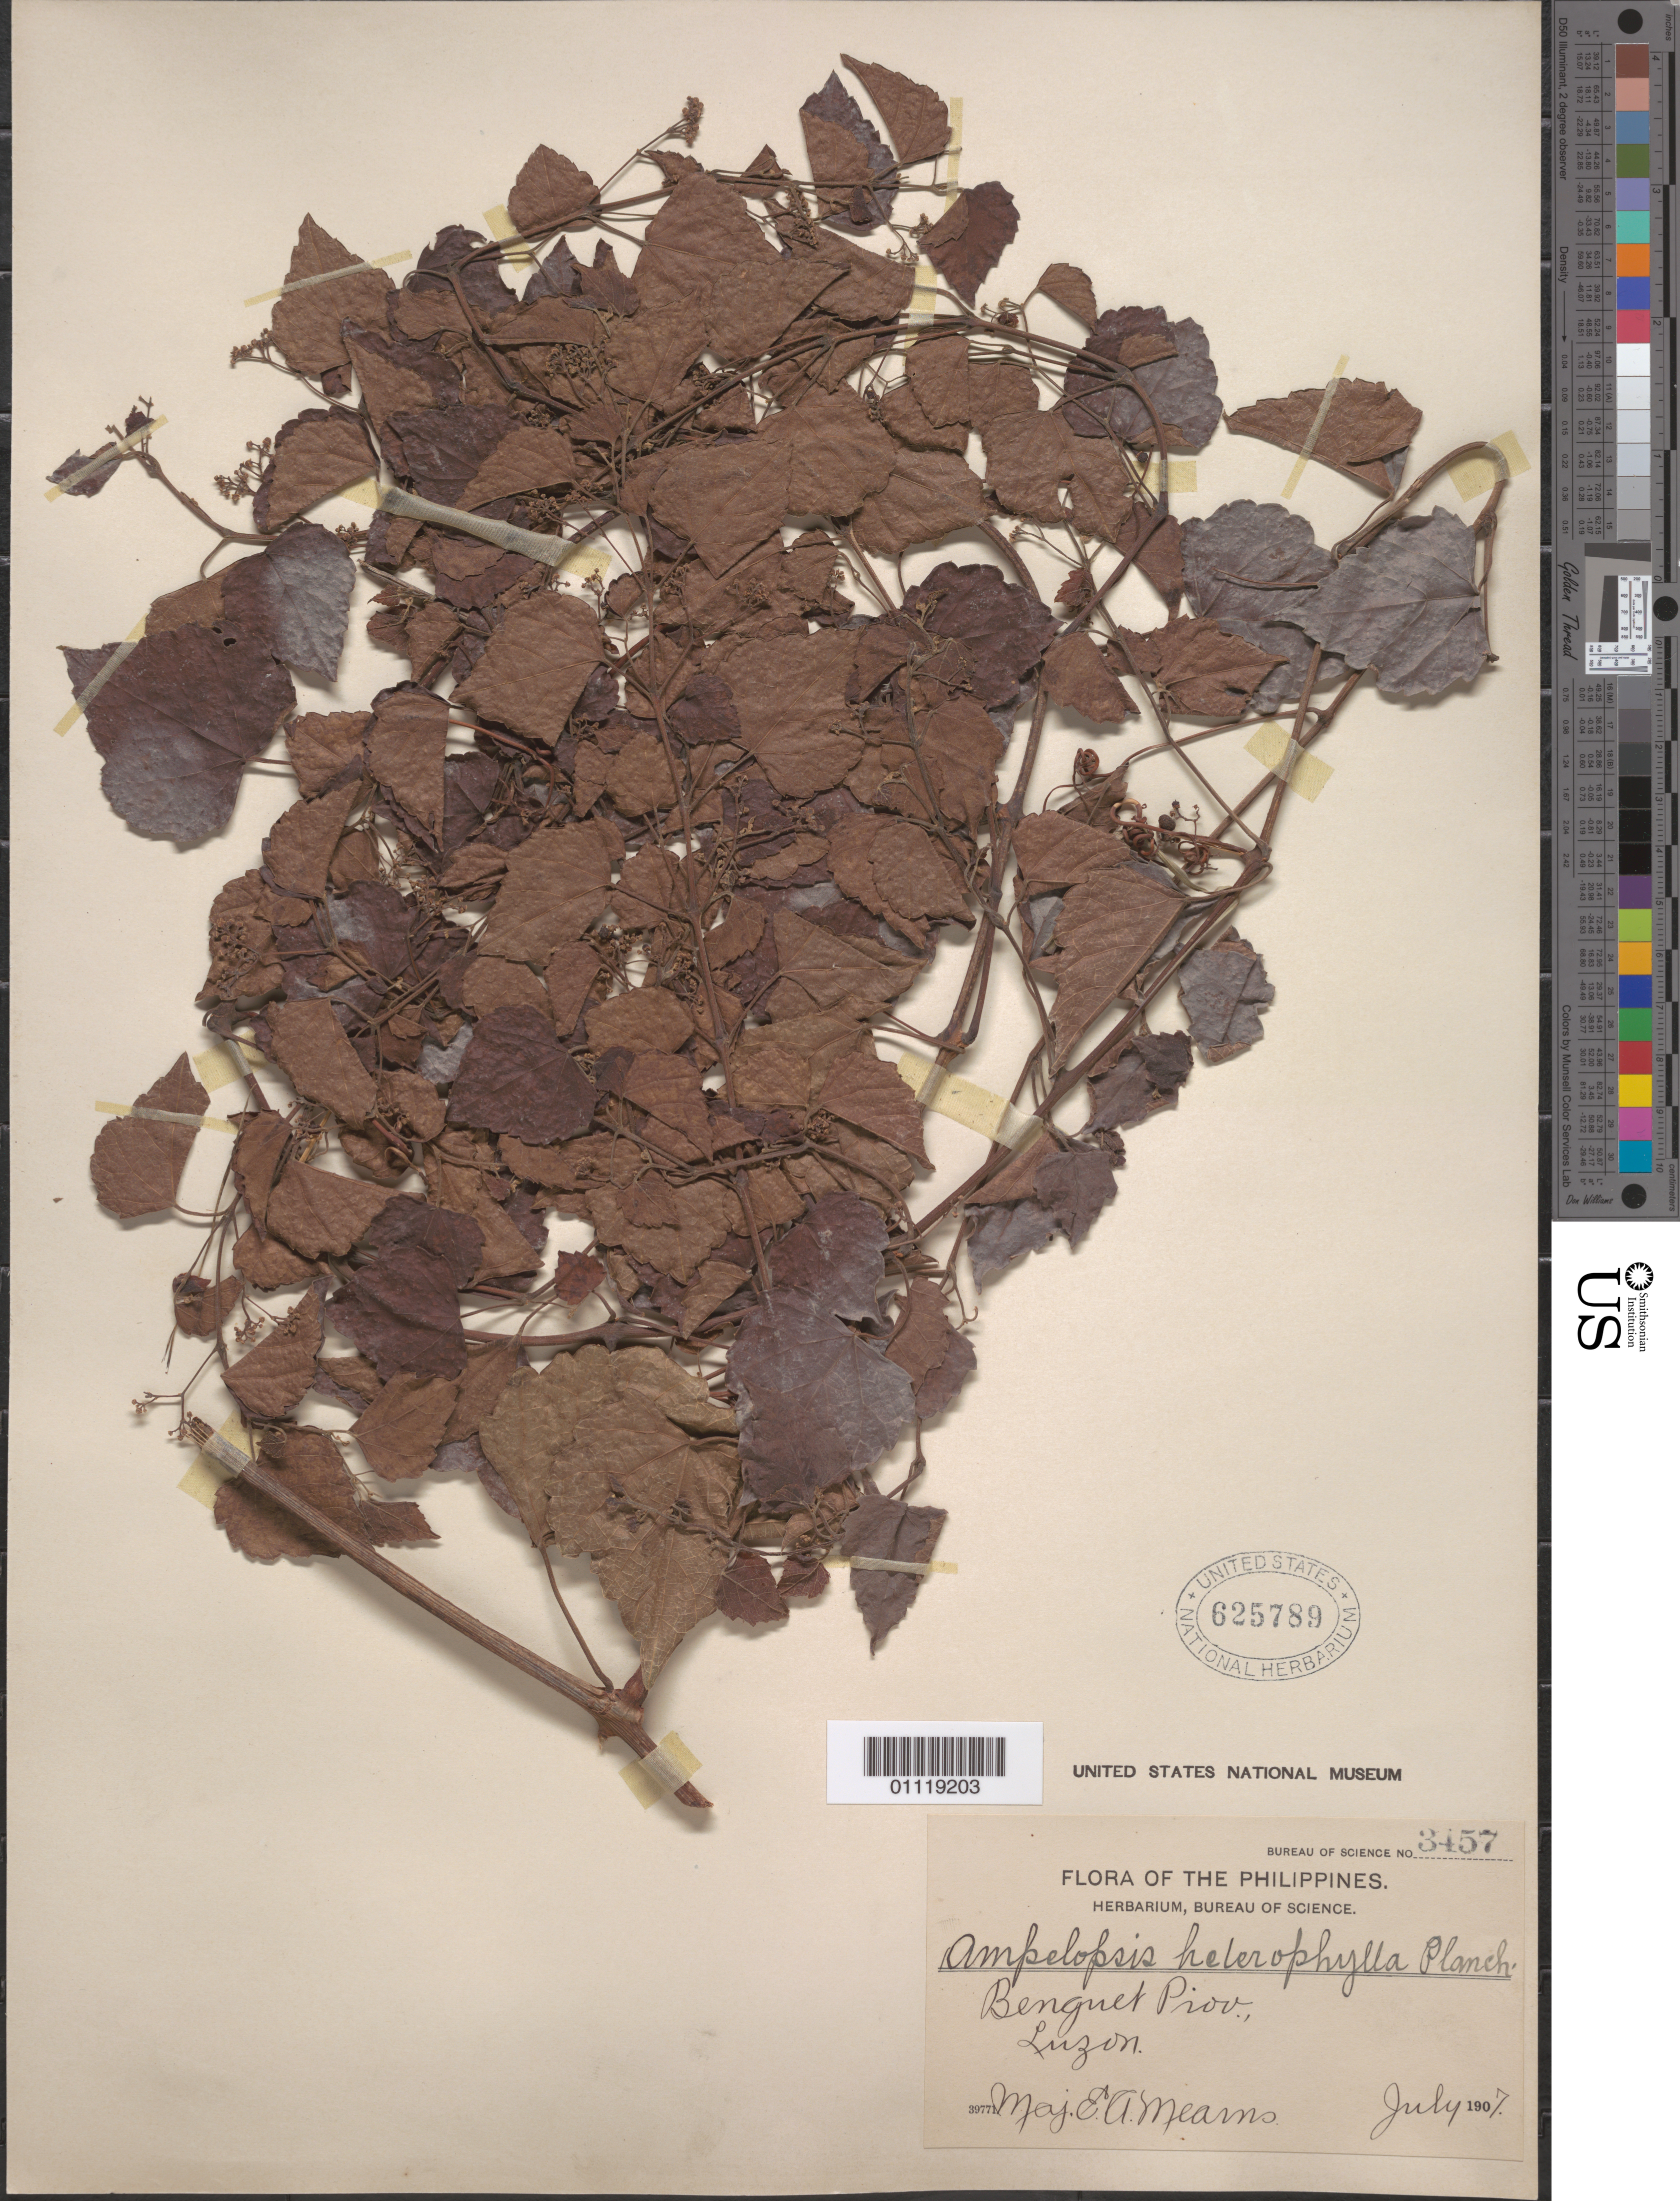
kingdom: Plantae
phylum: Tracheophyta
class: Magnoliopsida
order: Vitales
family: Vitaceae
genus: Ampelopsis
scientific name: Ampelopsis glandulosa var. heterophylla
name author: (Thunb.) Momiy.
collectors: E. Means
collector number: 3457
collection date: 1907-07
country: Philippines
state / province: Cordillera (Administrative Region)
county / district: Benguet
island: Luzon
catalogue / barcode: US 625789